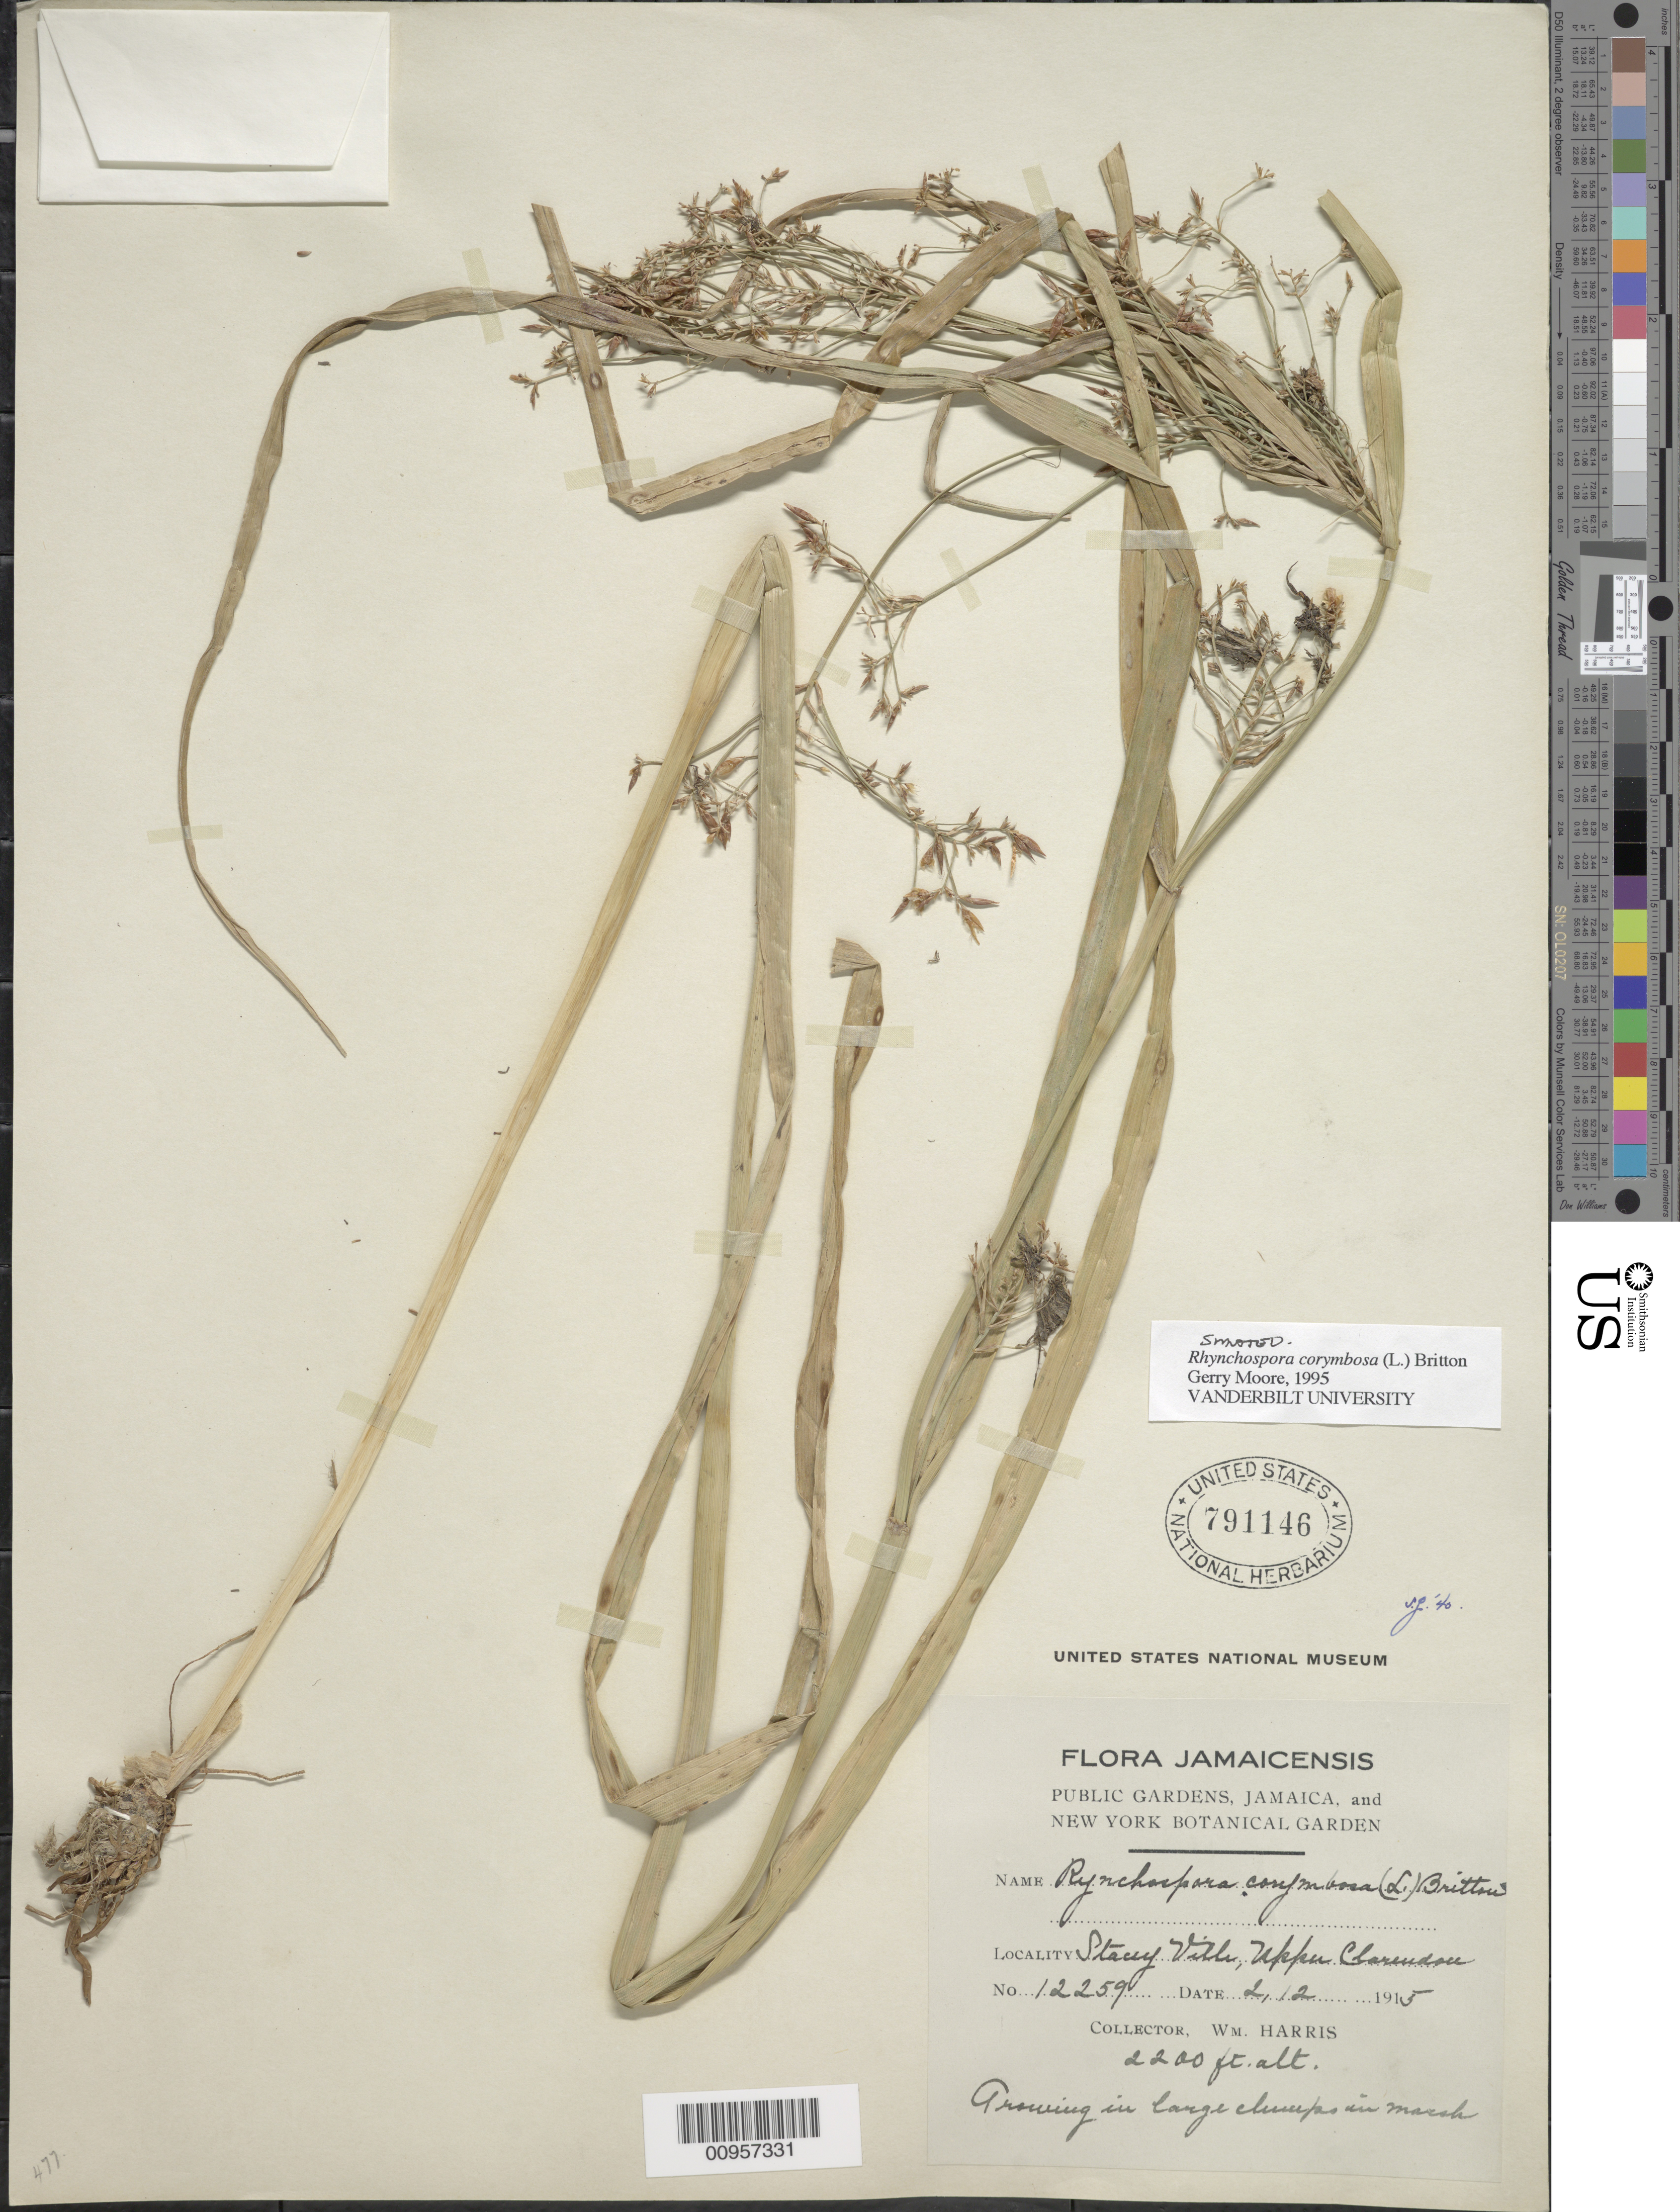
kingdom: Plantae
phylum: Tracheophyta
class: Liliopsida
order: Poales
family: Cyperaceae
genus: Rhynchospora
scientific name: Rhynchospora corymbosa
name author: (L.) Britton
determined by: Moore, G.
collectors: W. H. Harris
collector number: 12259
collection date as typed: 02 Dec 1915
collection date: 1915-12-02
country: Jamaica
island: Jamaica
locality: Stacey Ville, Upper Clarendon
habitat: In marsh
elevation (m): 671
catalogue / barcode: US 791146